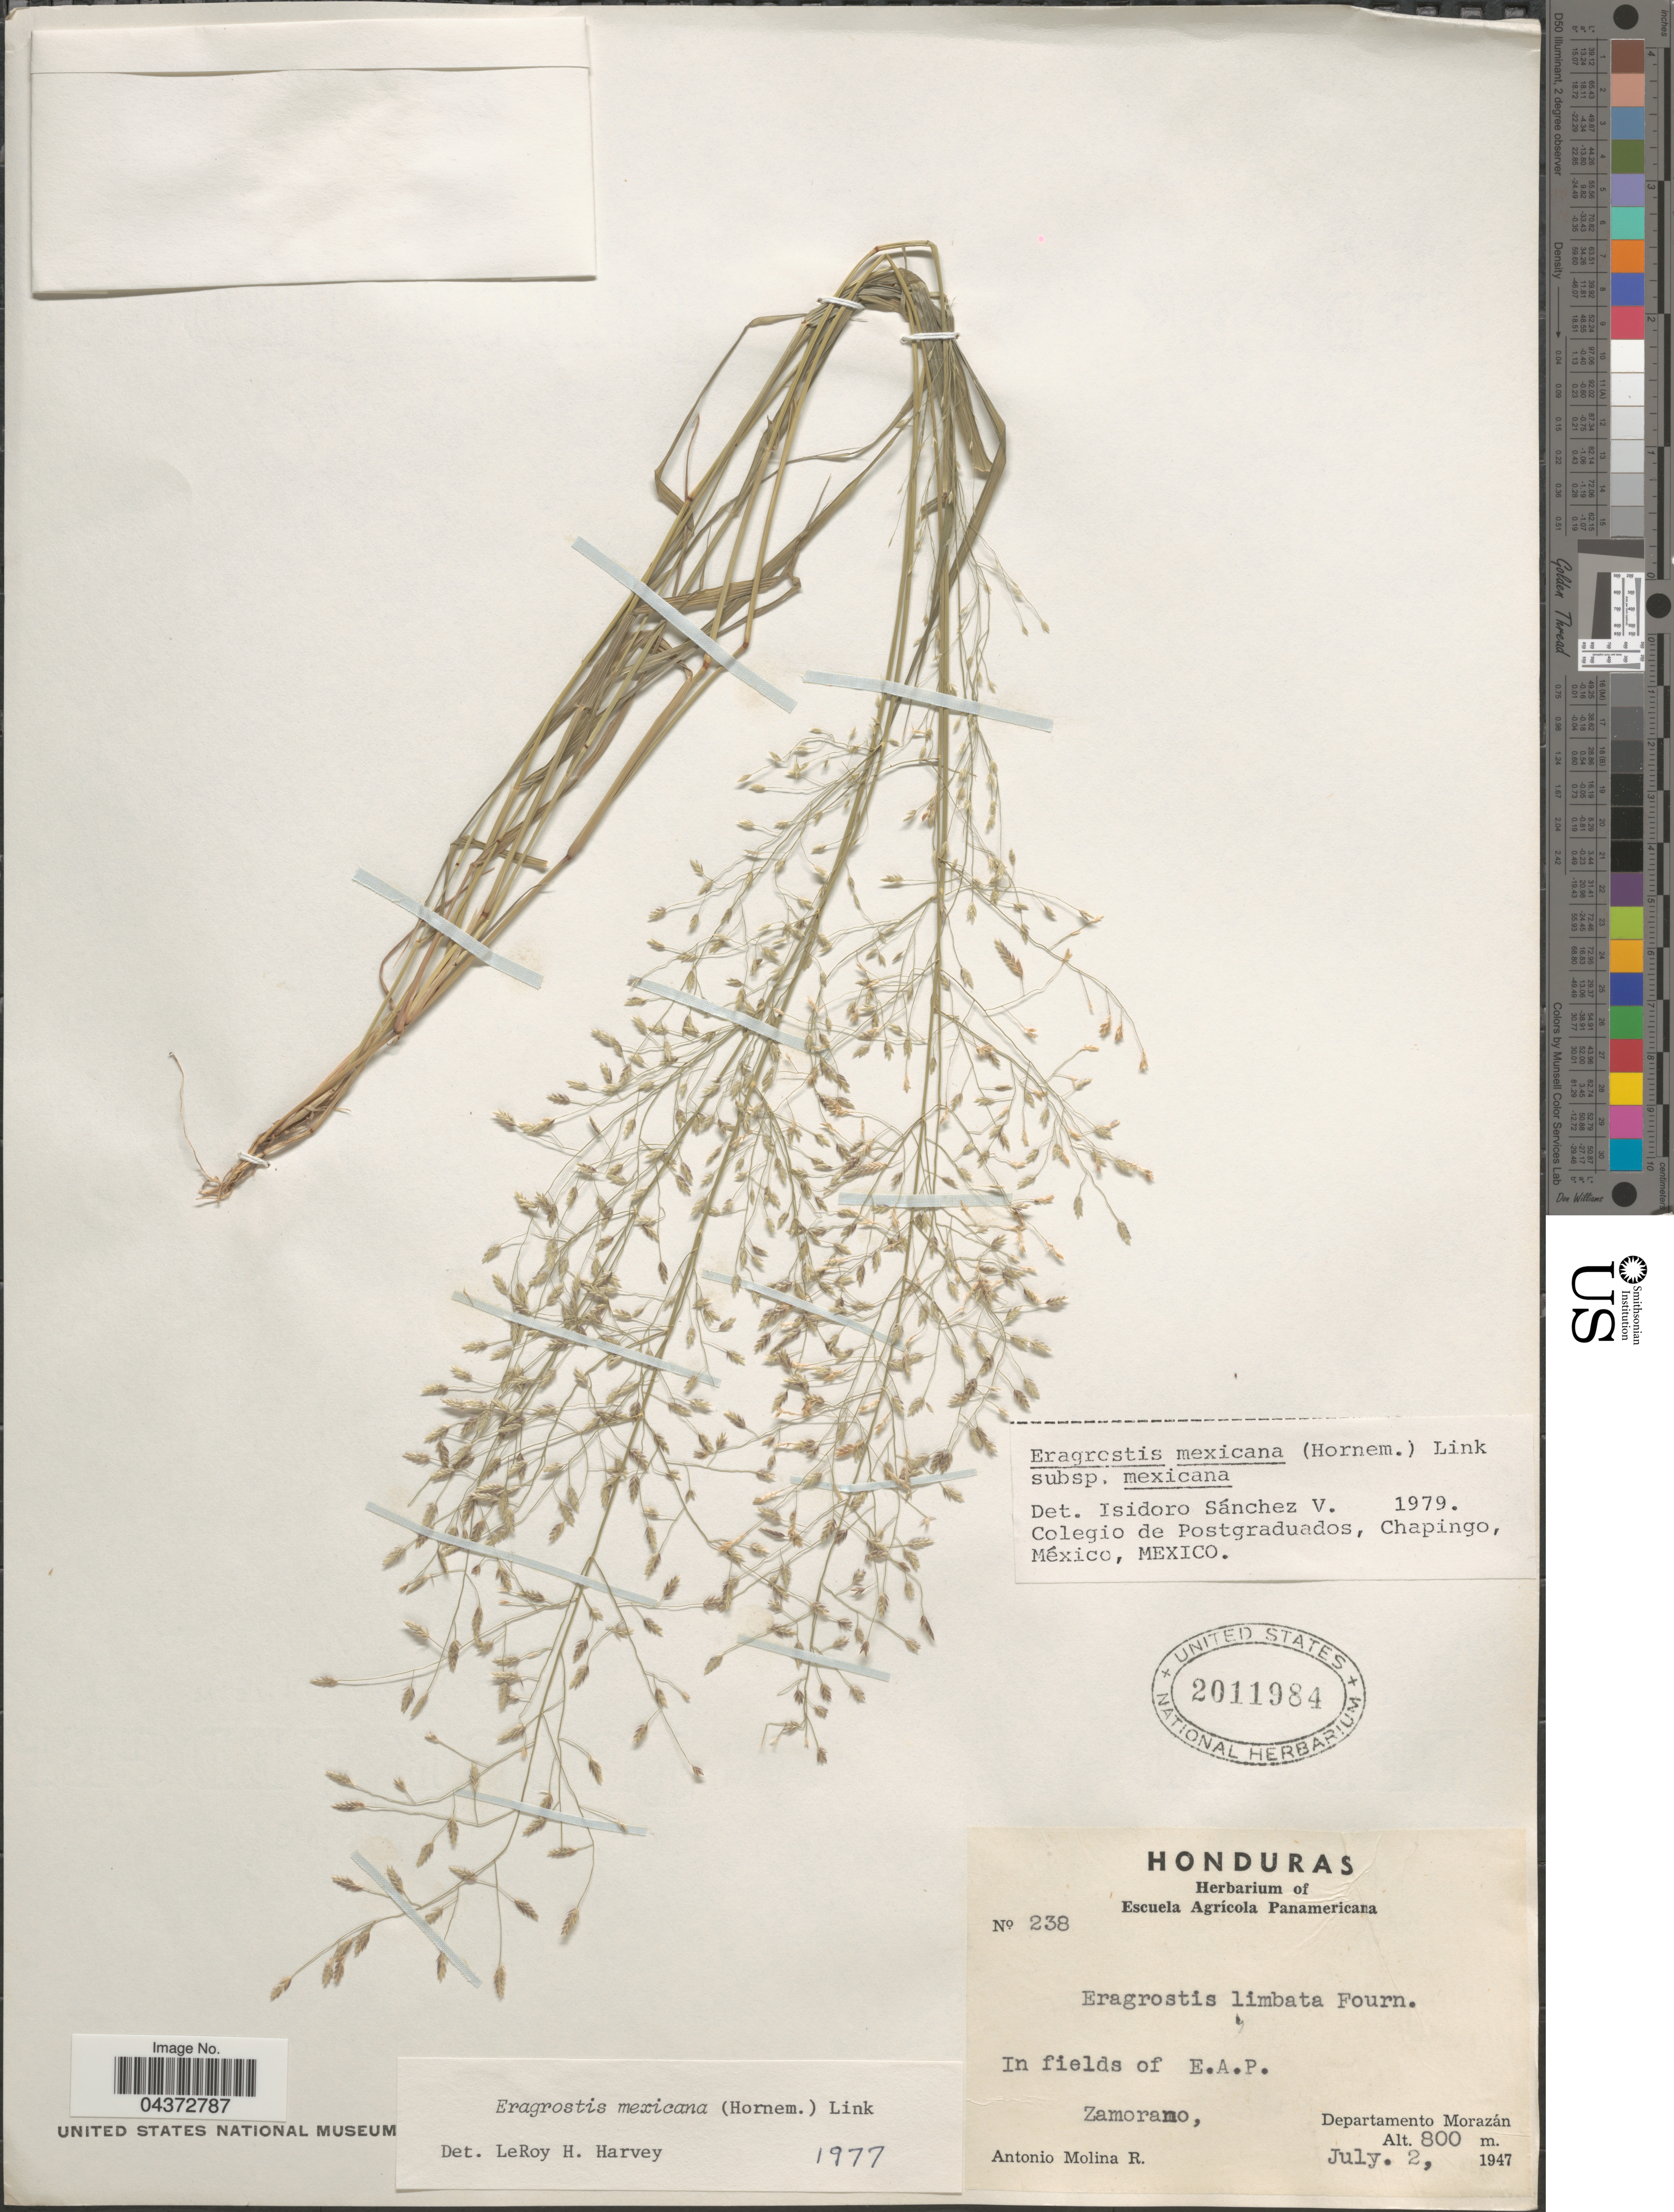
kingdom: Plantae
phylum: Tracheophyta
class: Liliopsida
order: Poales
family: Poaceae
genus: Eragrostis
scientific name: Eragrostis mexicana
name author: (Hornem.) Link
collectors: A. Molina R.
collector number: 238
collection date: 1947-07-02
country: Honduras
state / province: Fco. Morazán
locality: In fields of E.A.P. Zamorano, Departamento Morazán.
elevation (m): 800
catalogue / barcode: US 2011984